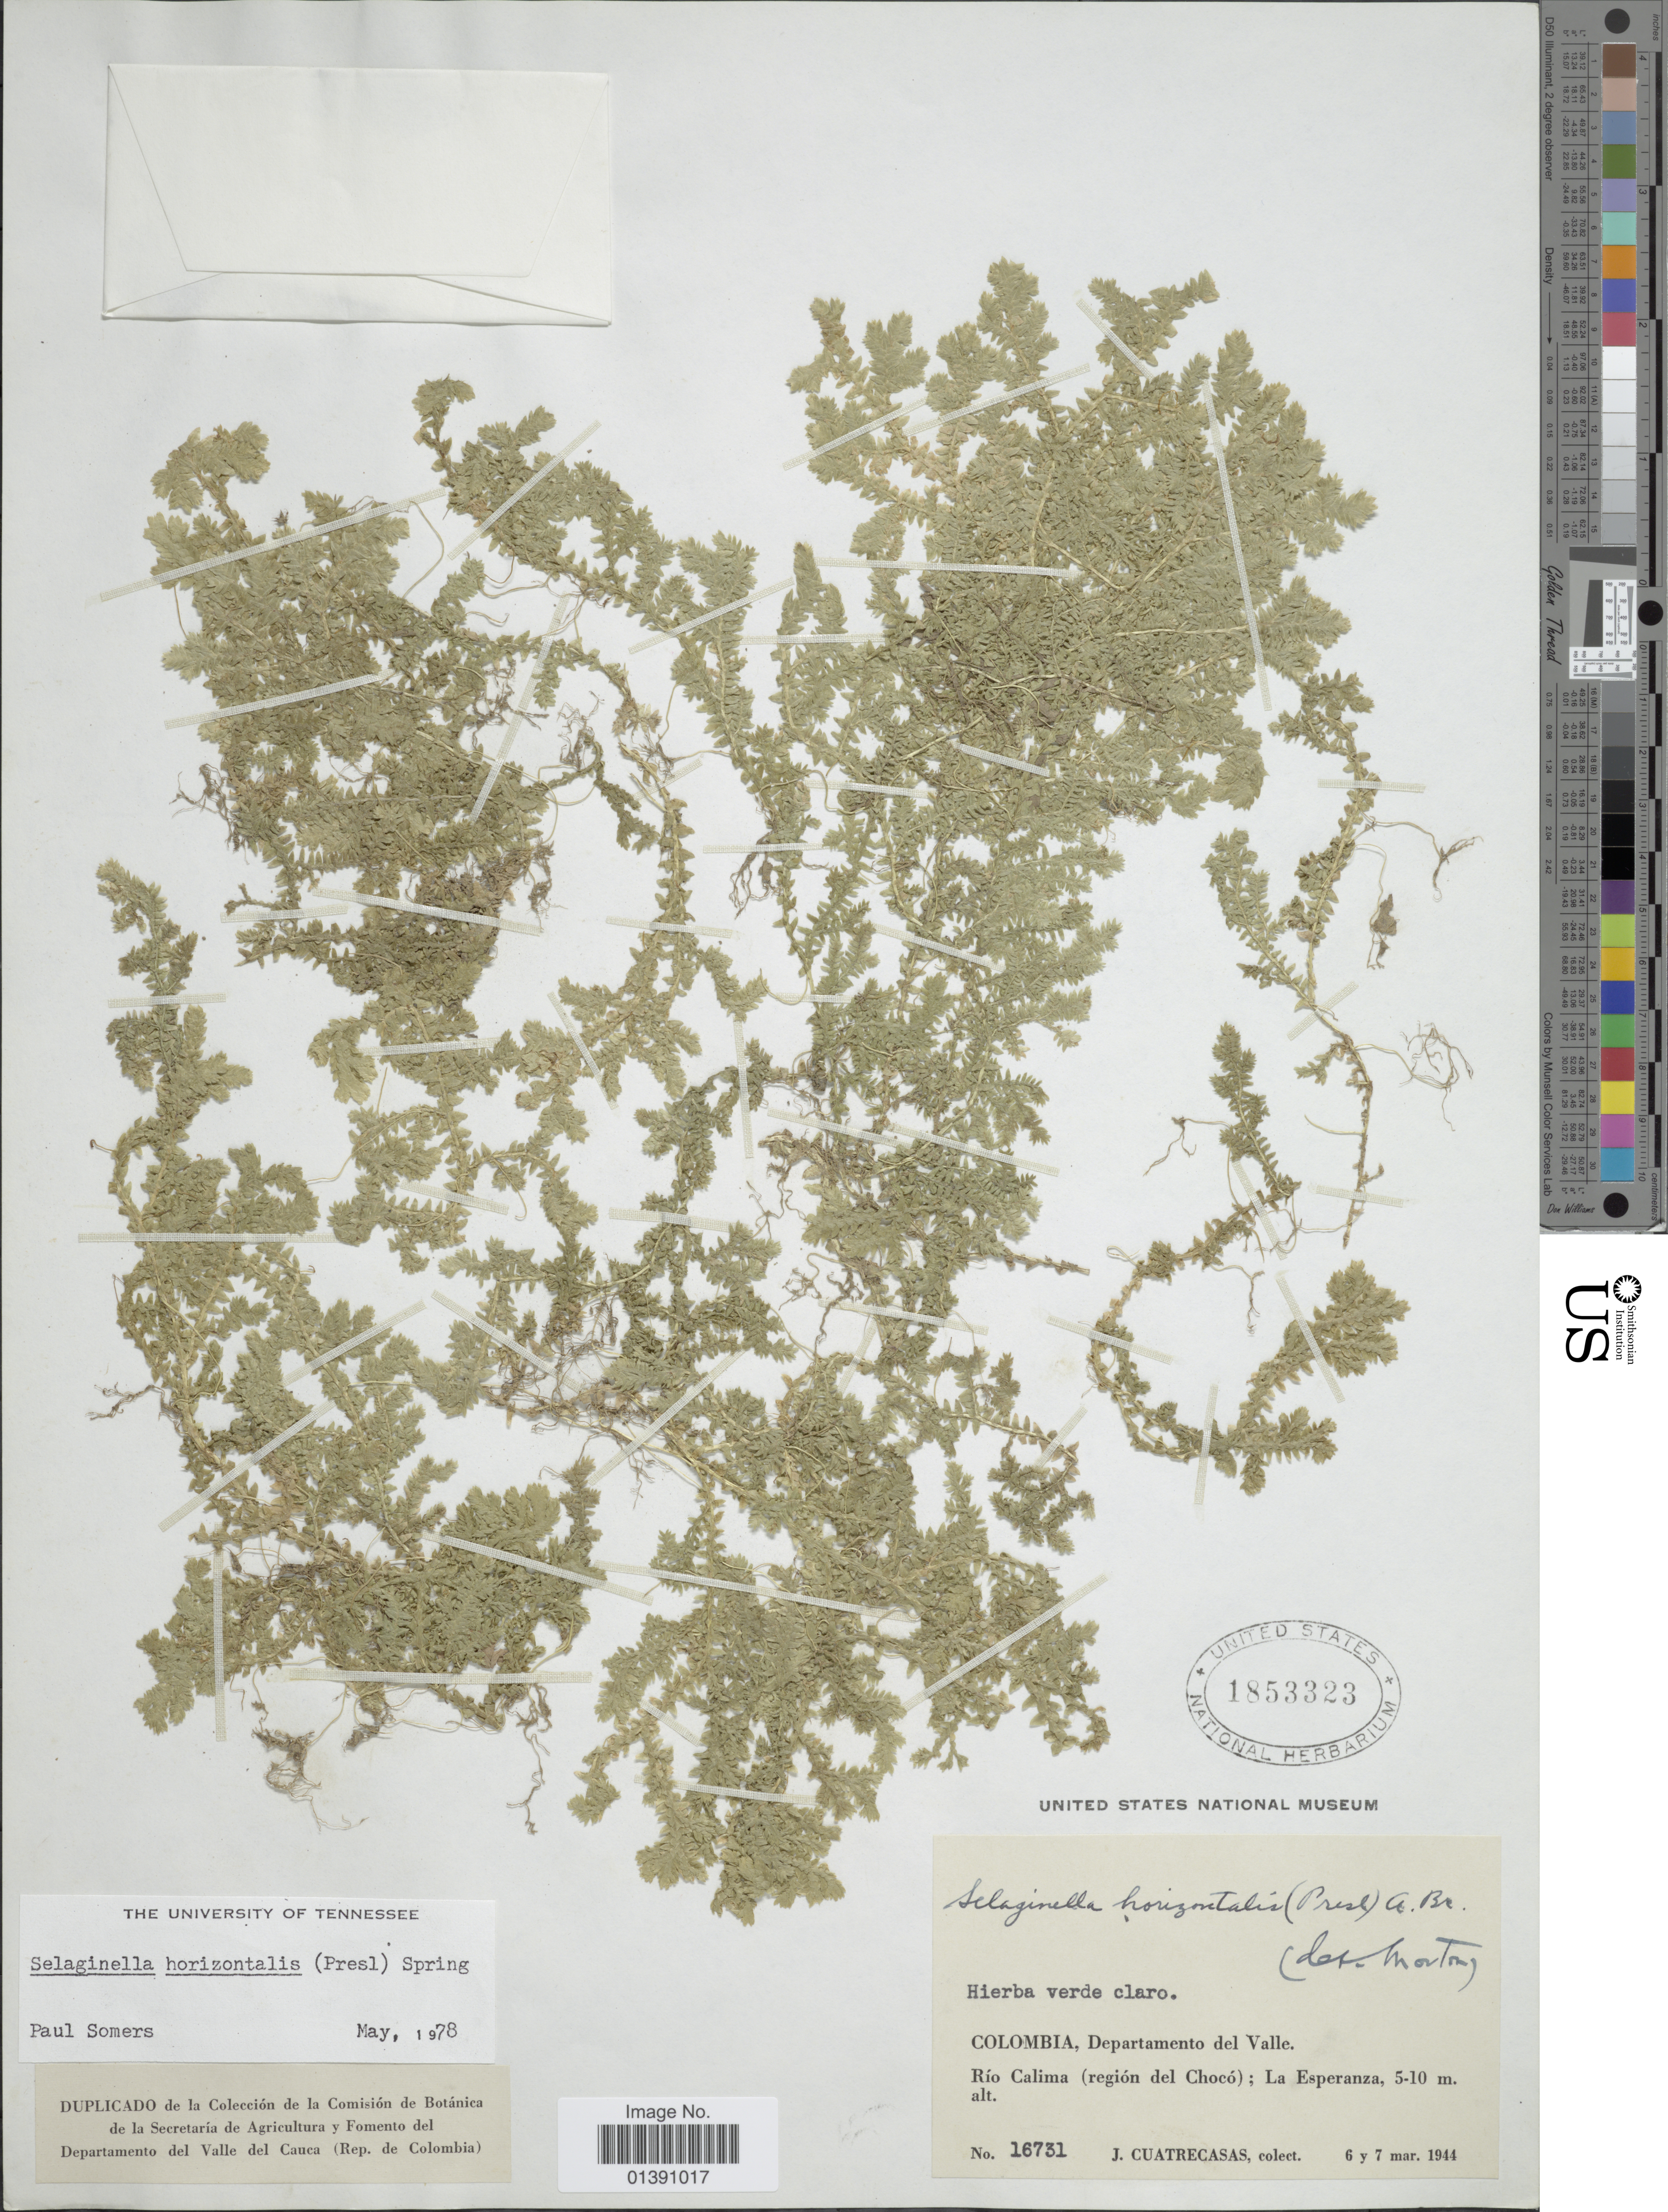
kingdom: Plantae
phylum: Tracheophyta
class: Lycopodiopsida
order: Selaginellales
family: Selaginellaceae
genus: Selaginella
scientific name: Selaginella horizontalis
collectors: J. Cuatrecasas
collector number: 16731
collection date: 1944-03-06/1944-03-07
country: Colombia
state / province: Chocó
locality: Departamento del Valle, Río Calima (region del Choco) ; La Esperanza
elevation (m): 5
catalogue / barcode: US 1853323